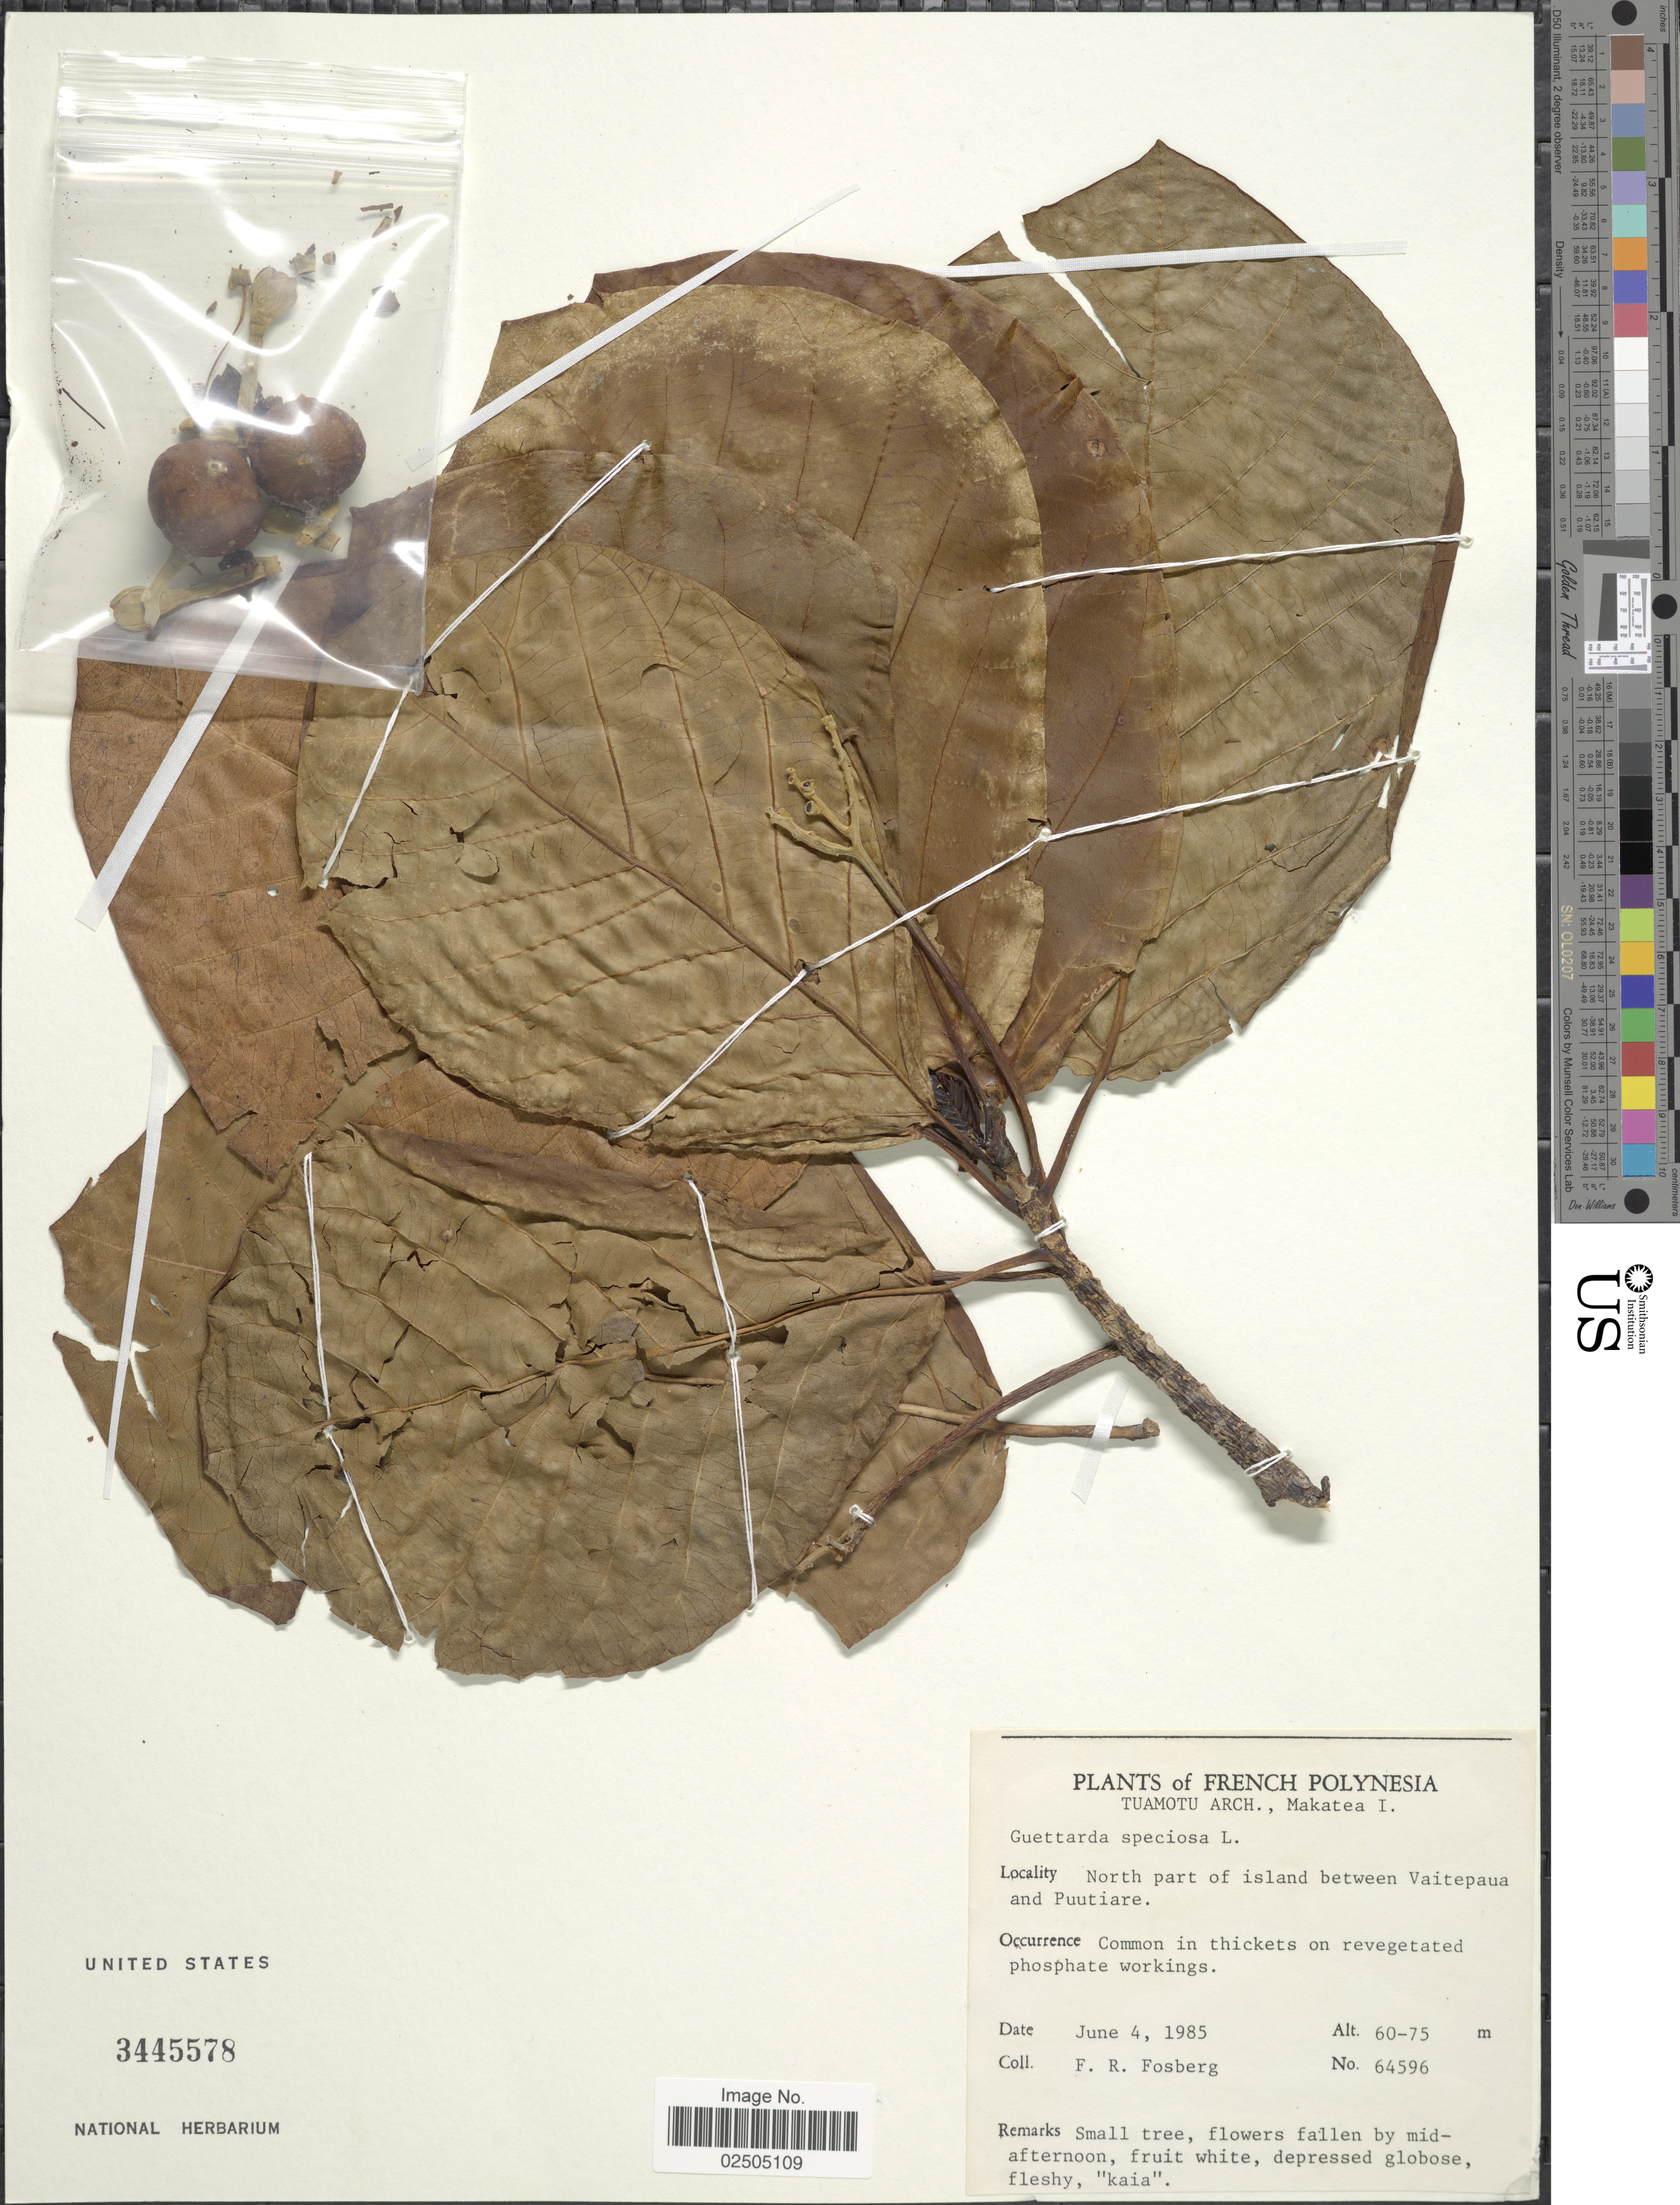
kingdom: Plantae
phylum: Tracheophyta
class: Magnoliopsida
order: Gentianales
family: Rubiaceae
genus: Guettarda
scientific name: Guettarda speciosa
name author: L.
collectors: F. R. Fosberg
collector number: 64596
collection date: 1985-06-04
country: French Polynesia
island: Makatea [Aurora]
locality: Tuamotu Arch., Makatea I., North part of island between Vaitepaua and Puutiare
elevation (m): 60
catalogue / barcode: US 3445578